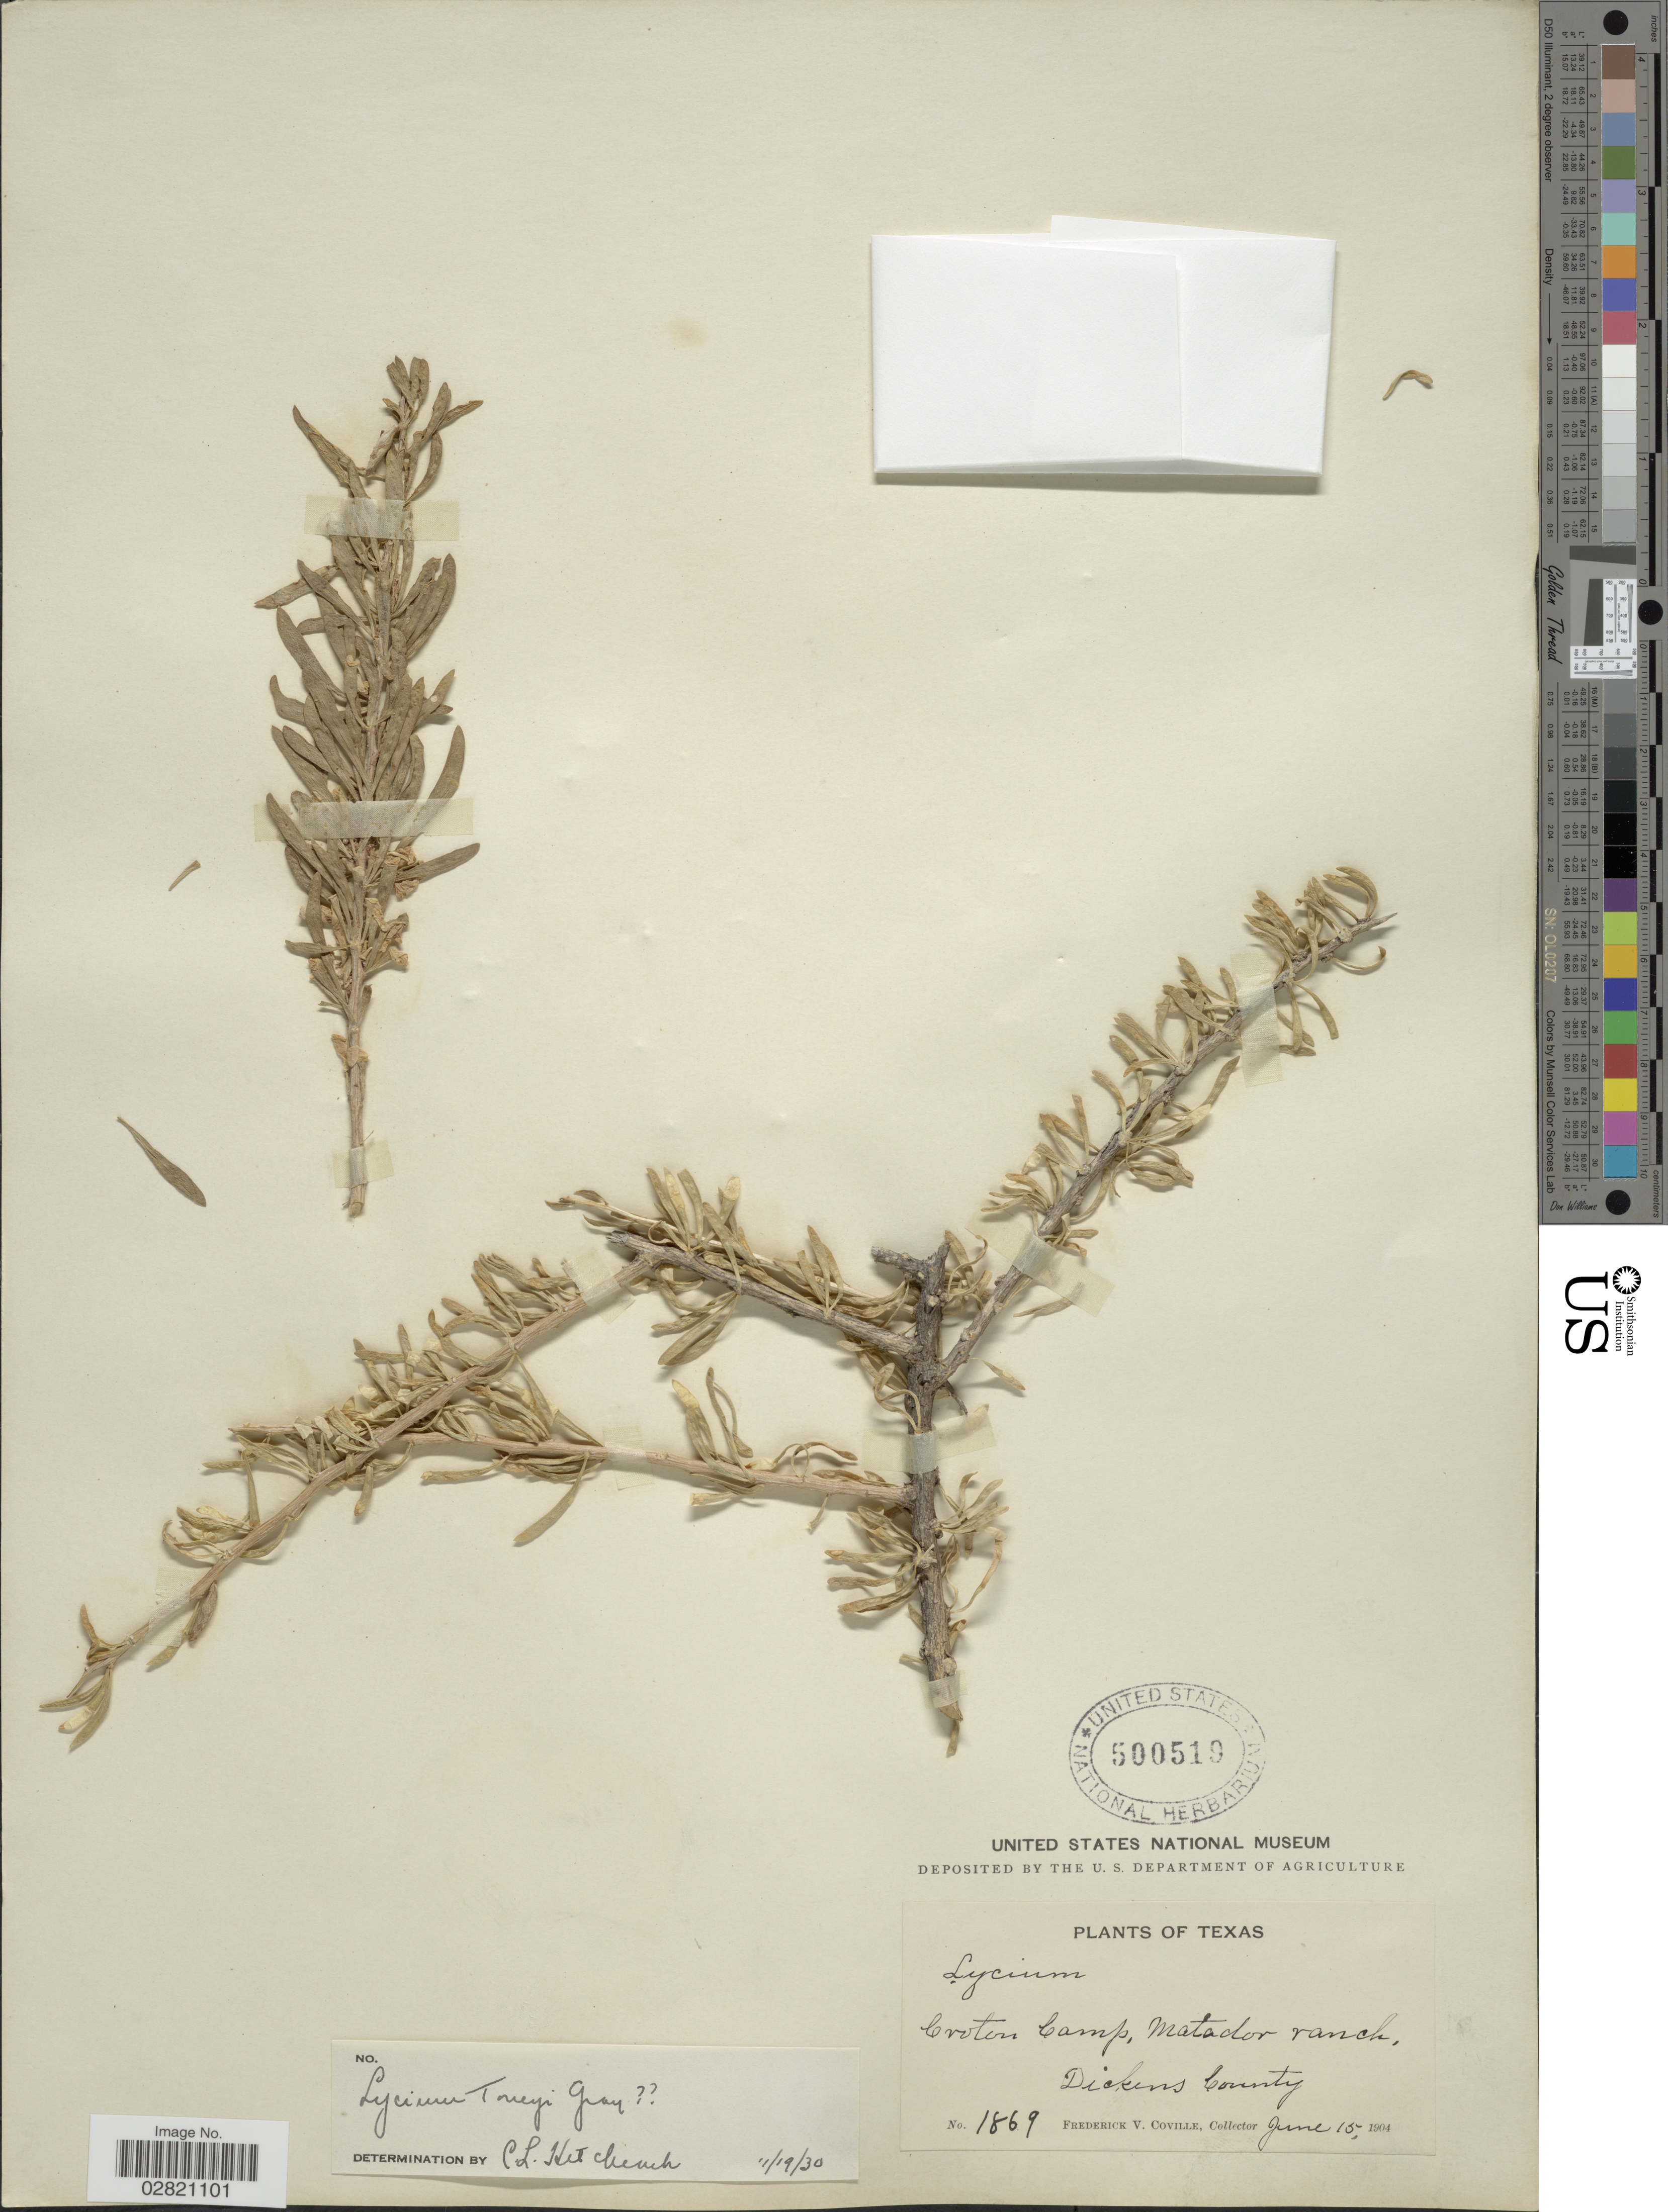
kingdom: Plantae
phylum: Tracheophyta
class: Magnoliopsida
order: Solanales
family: Solanaceae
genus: Lycium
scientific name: Lycium torreyi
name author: A. Gray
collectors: F. V. Coville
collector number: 1869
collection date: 1904-06-15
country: United States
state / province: Texas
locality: Croton Camp, Matador ranch, Dickens County.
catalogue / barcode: US 500519